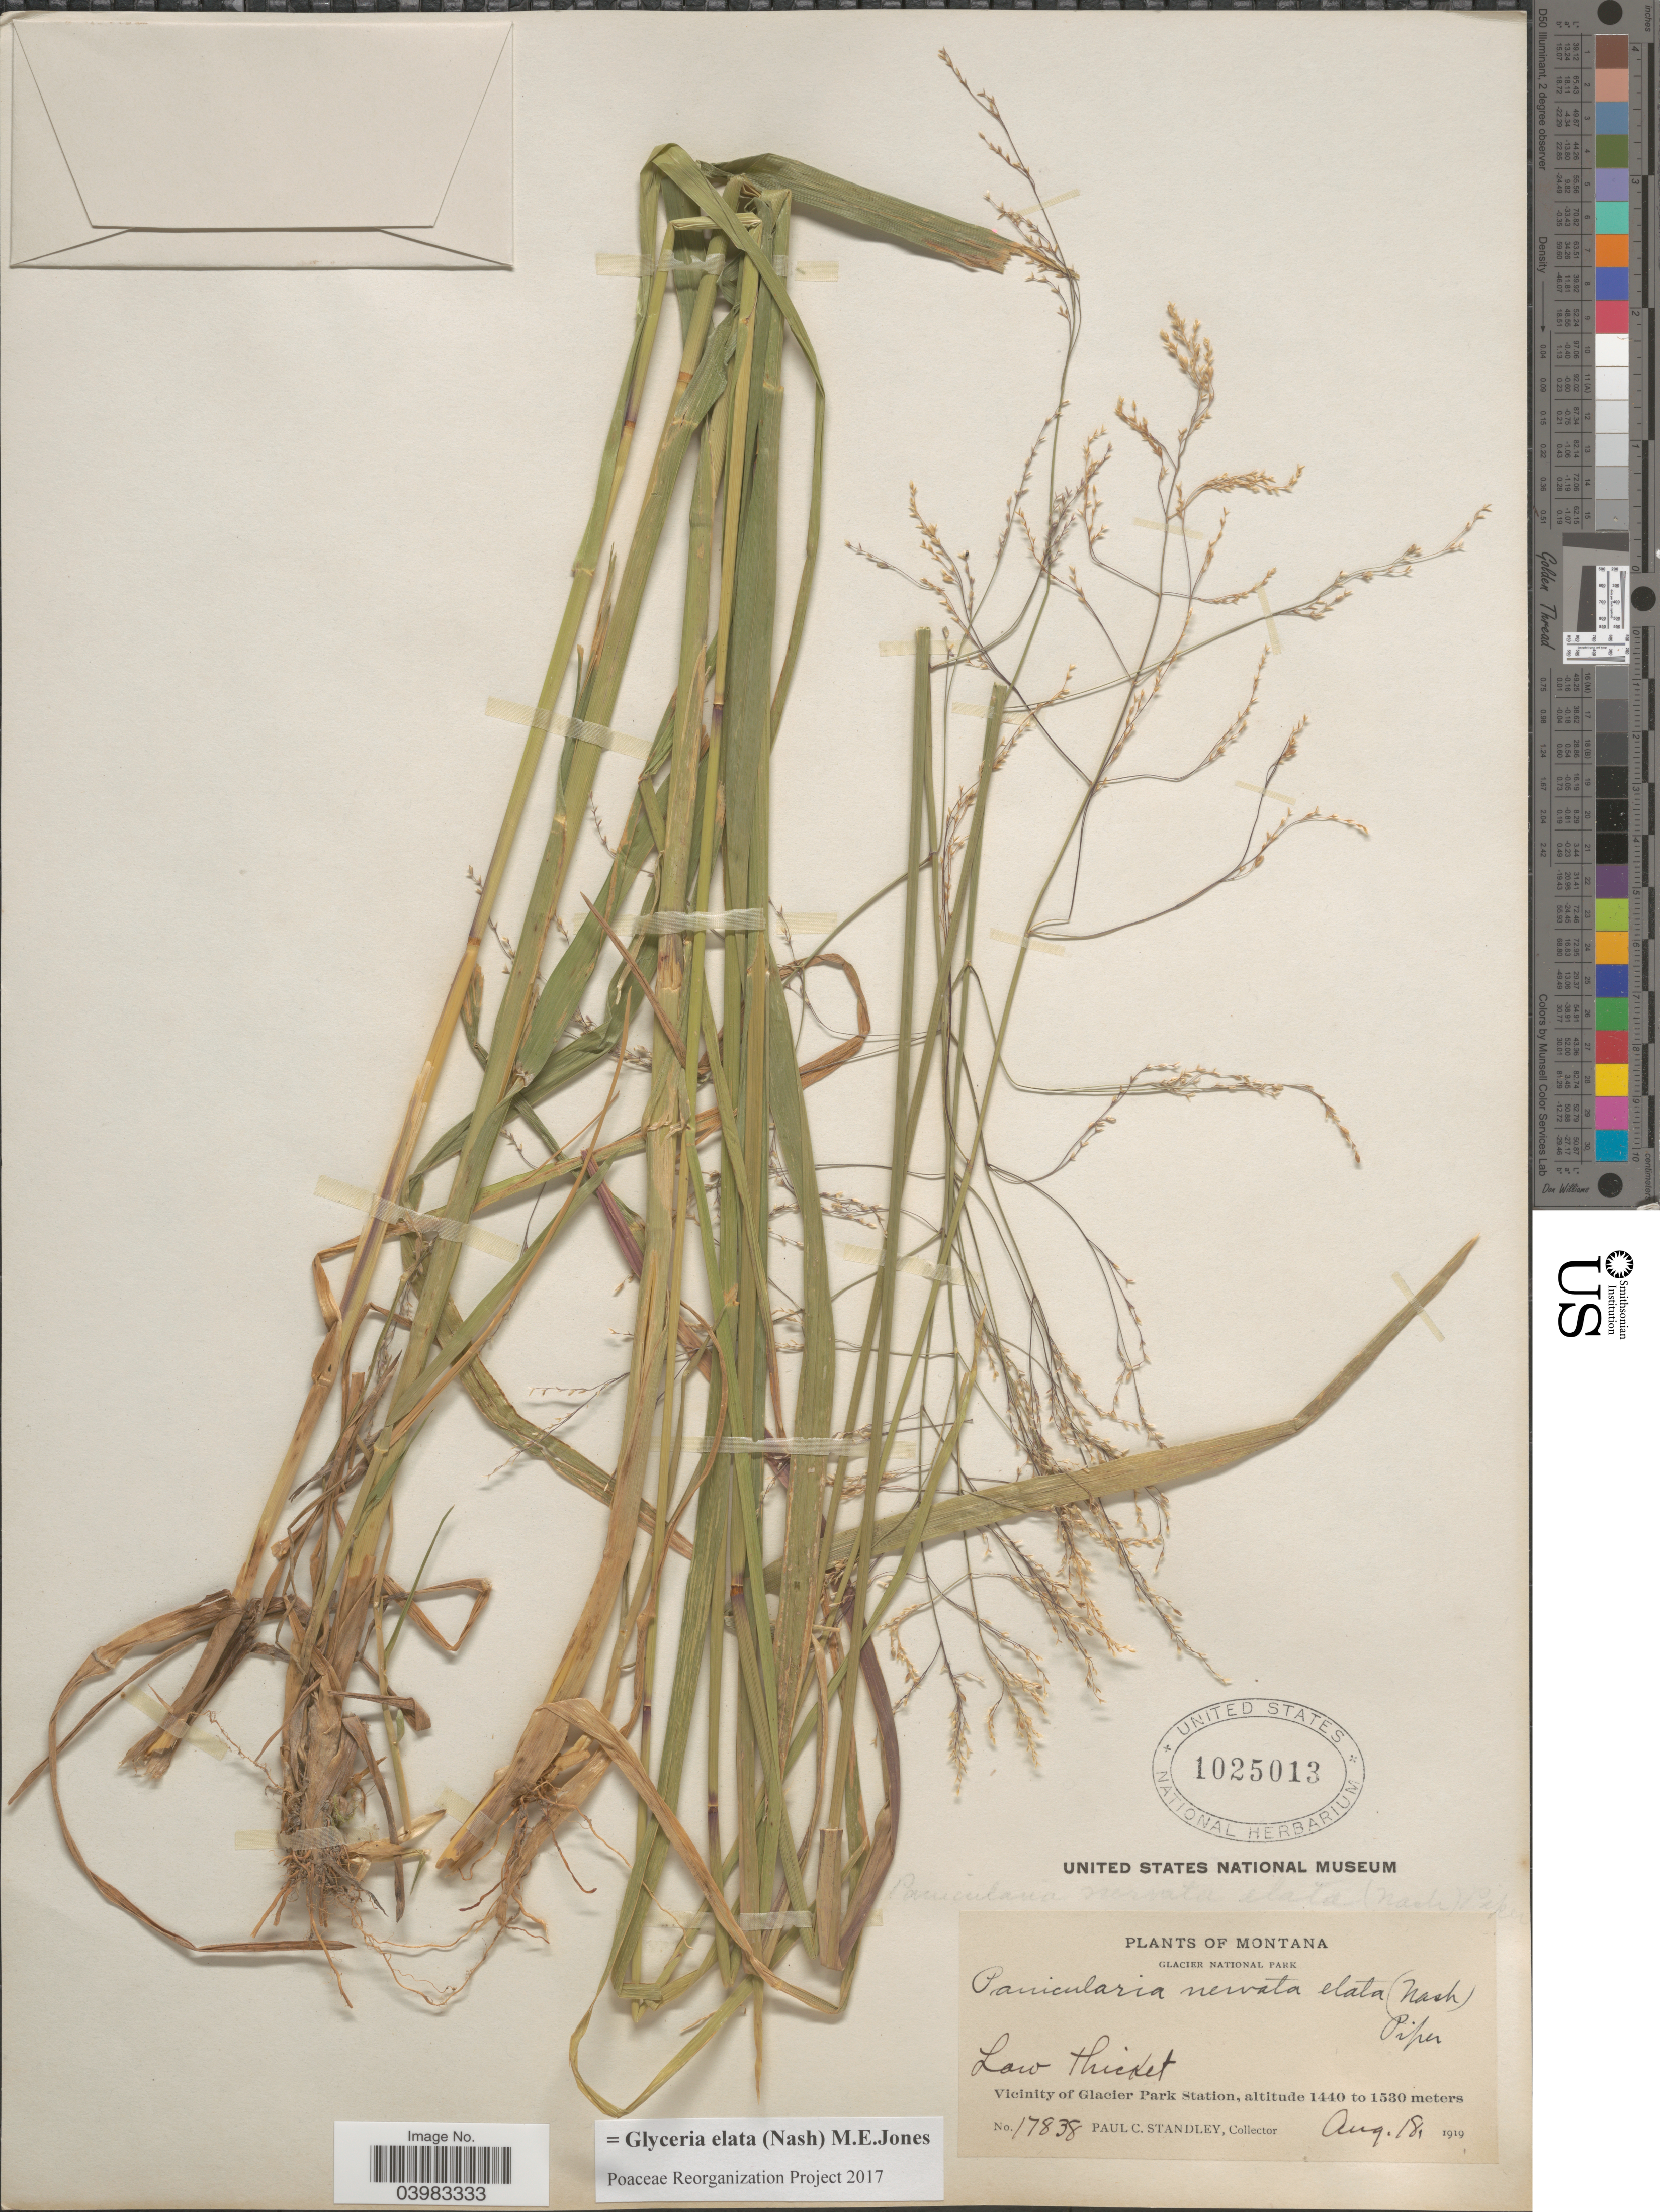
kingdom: Plantae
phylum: Tracheophyta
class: Liliopsida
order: Poales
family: Poaceae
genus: Glyceria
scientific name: Glyceria elata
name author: (Nash) M.E. Jones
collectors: P. C. Standley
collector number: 17838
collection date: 1919-08-18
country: United States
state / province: Montana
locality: Glacier National Park. Vicinity of Glacier Park Station.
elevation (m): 1440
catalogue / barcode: US 1025013